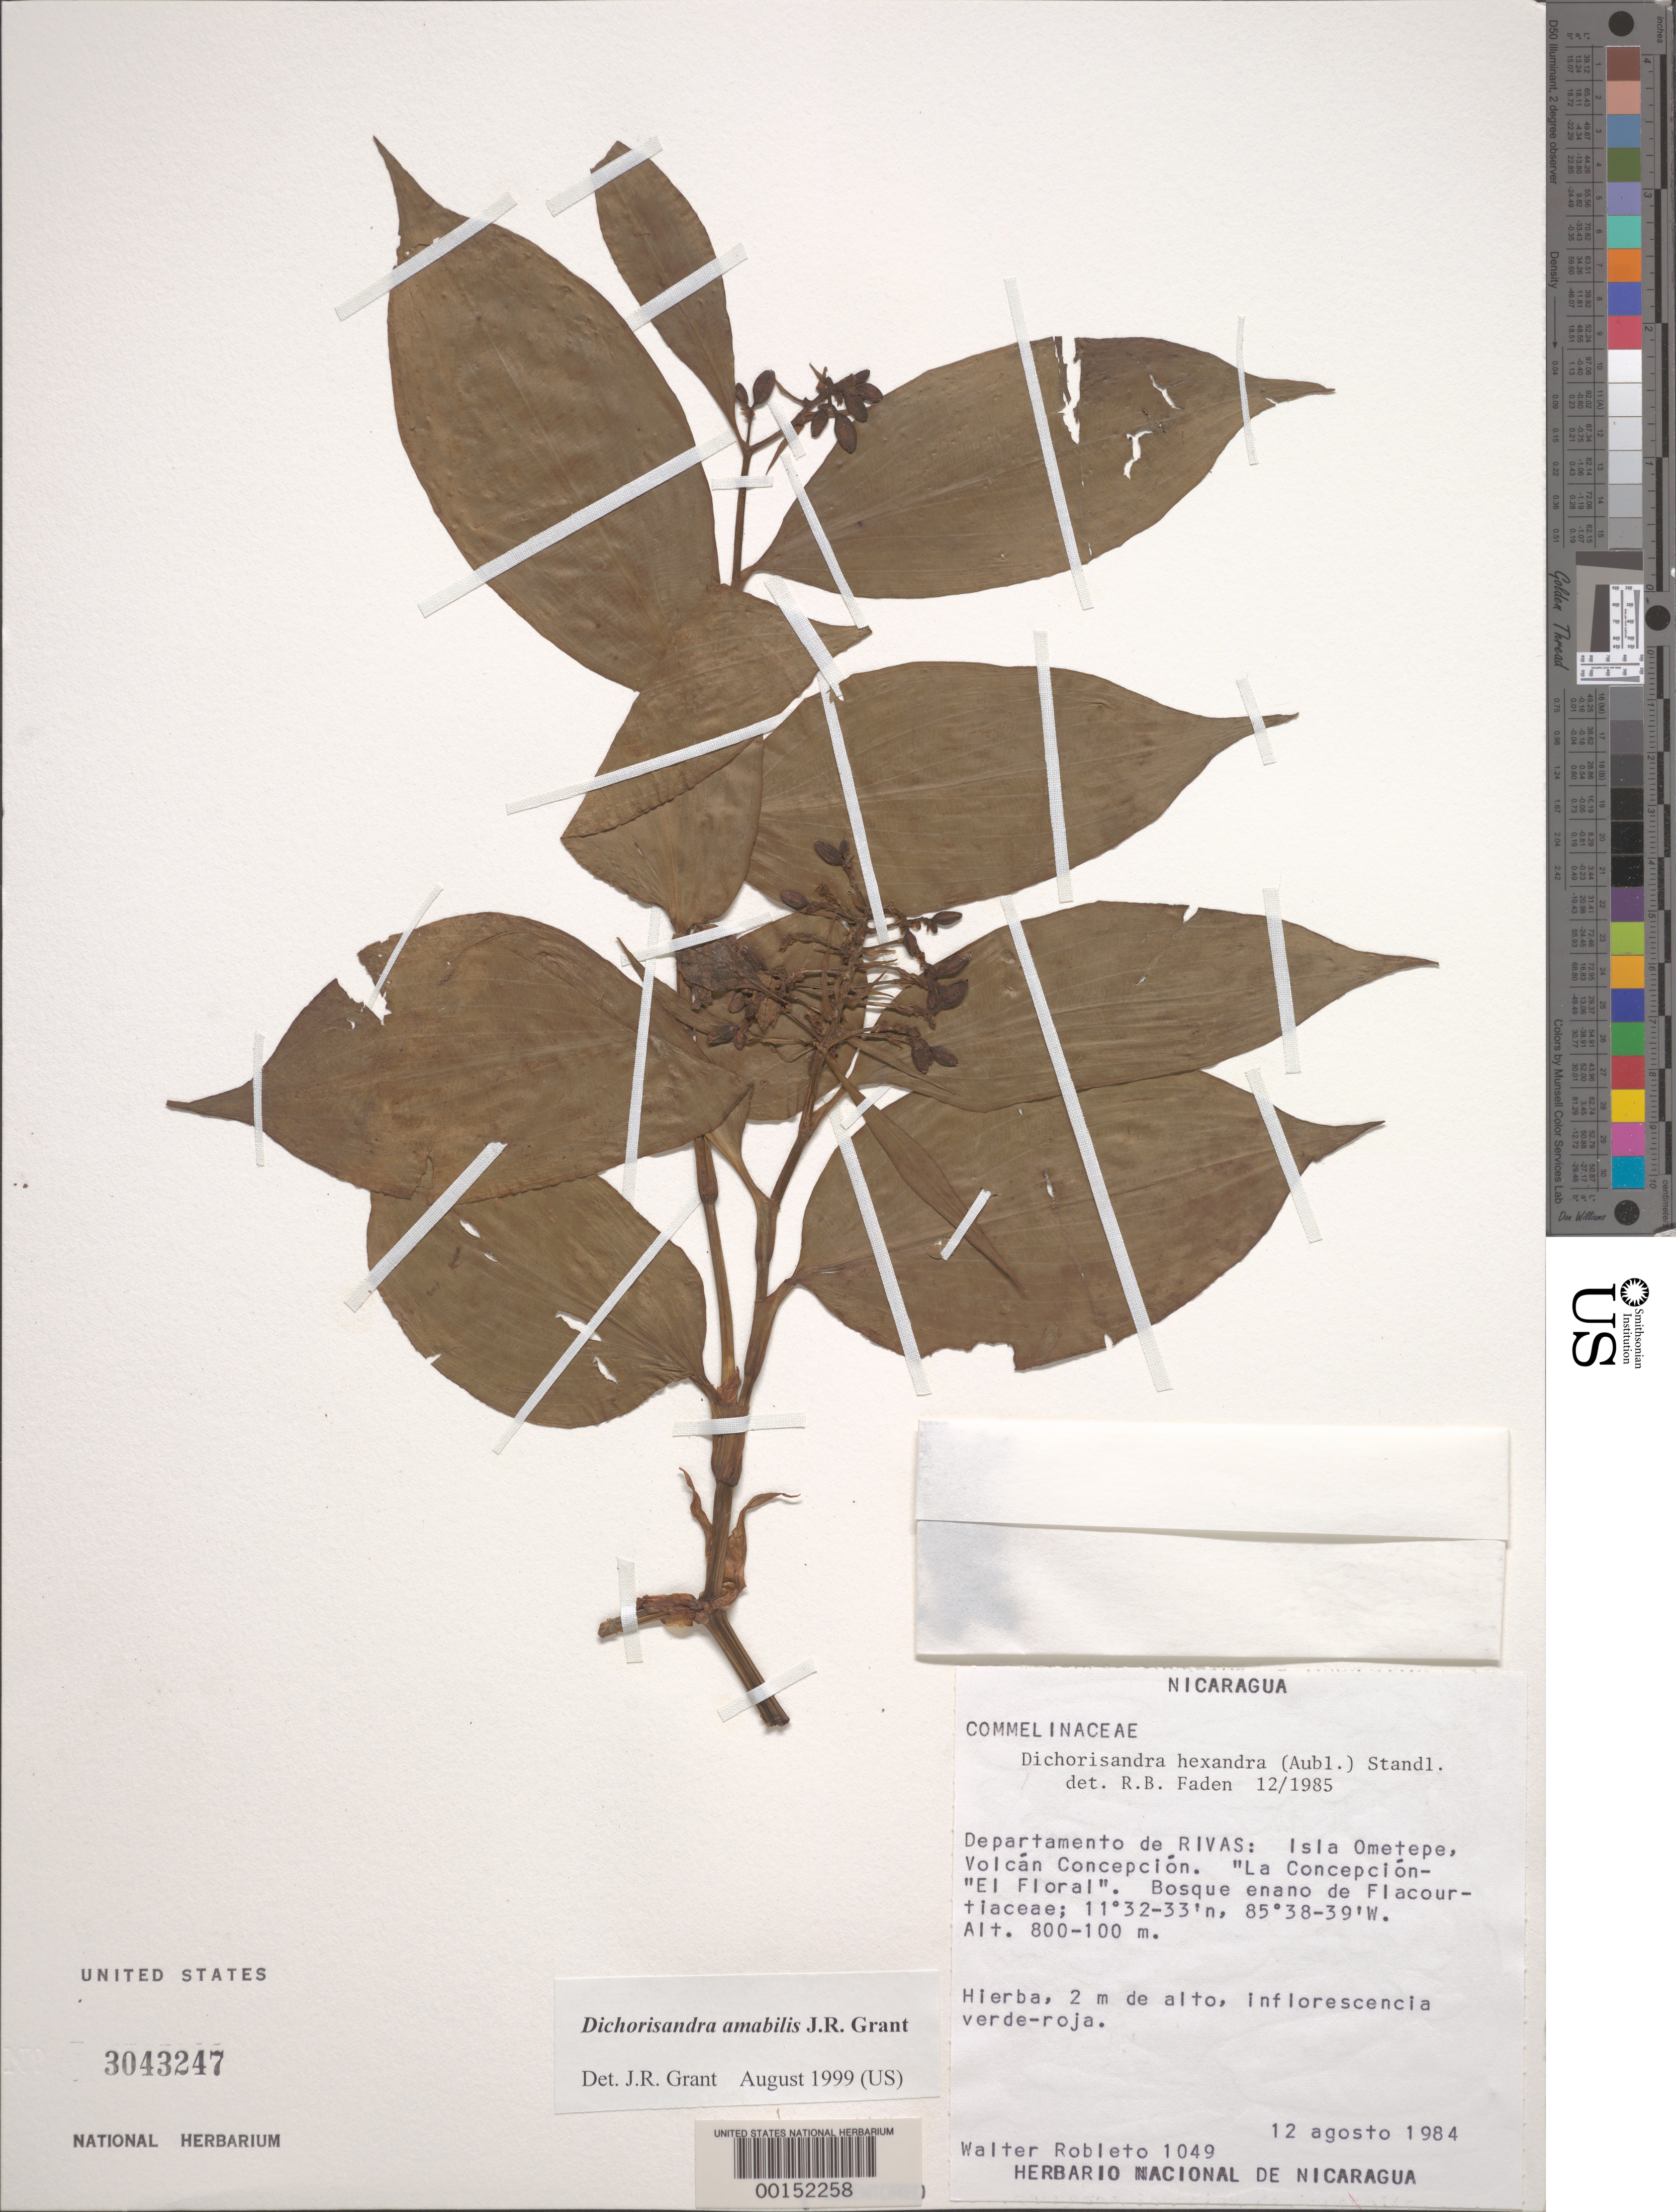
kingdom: Plantae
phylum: Tracheophyta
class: Liliopsida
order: Commelinales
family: Commelinaceae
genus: Dichorisandra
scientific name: Dichorisandra hexandra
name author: (Aubl.) Standl.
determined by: Faden, Robert B., (US), Smithsonian Institution - National Museum of Natural History (UNITED STATES)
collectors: W. Robleto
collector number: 1049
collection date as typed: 12 Aug 1984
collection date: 1984-08-12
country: Nicaragua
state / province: Rivas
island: Isla de Ometepe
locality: Isla ometepe, volcan concepcion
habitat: Forest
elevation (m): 800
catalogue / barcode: US 3043247